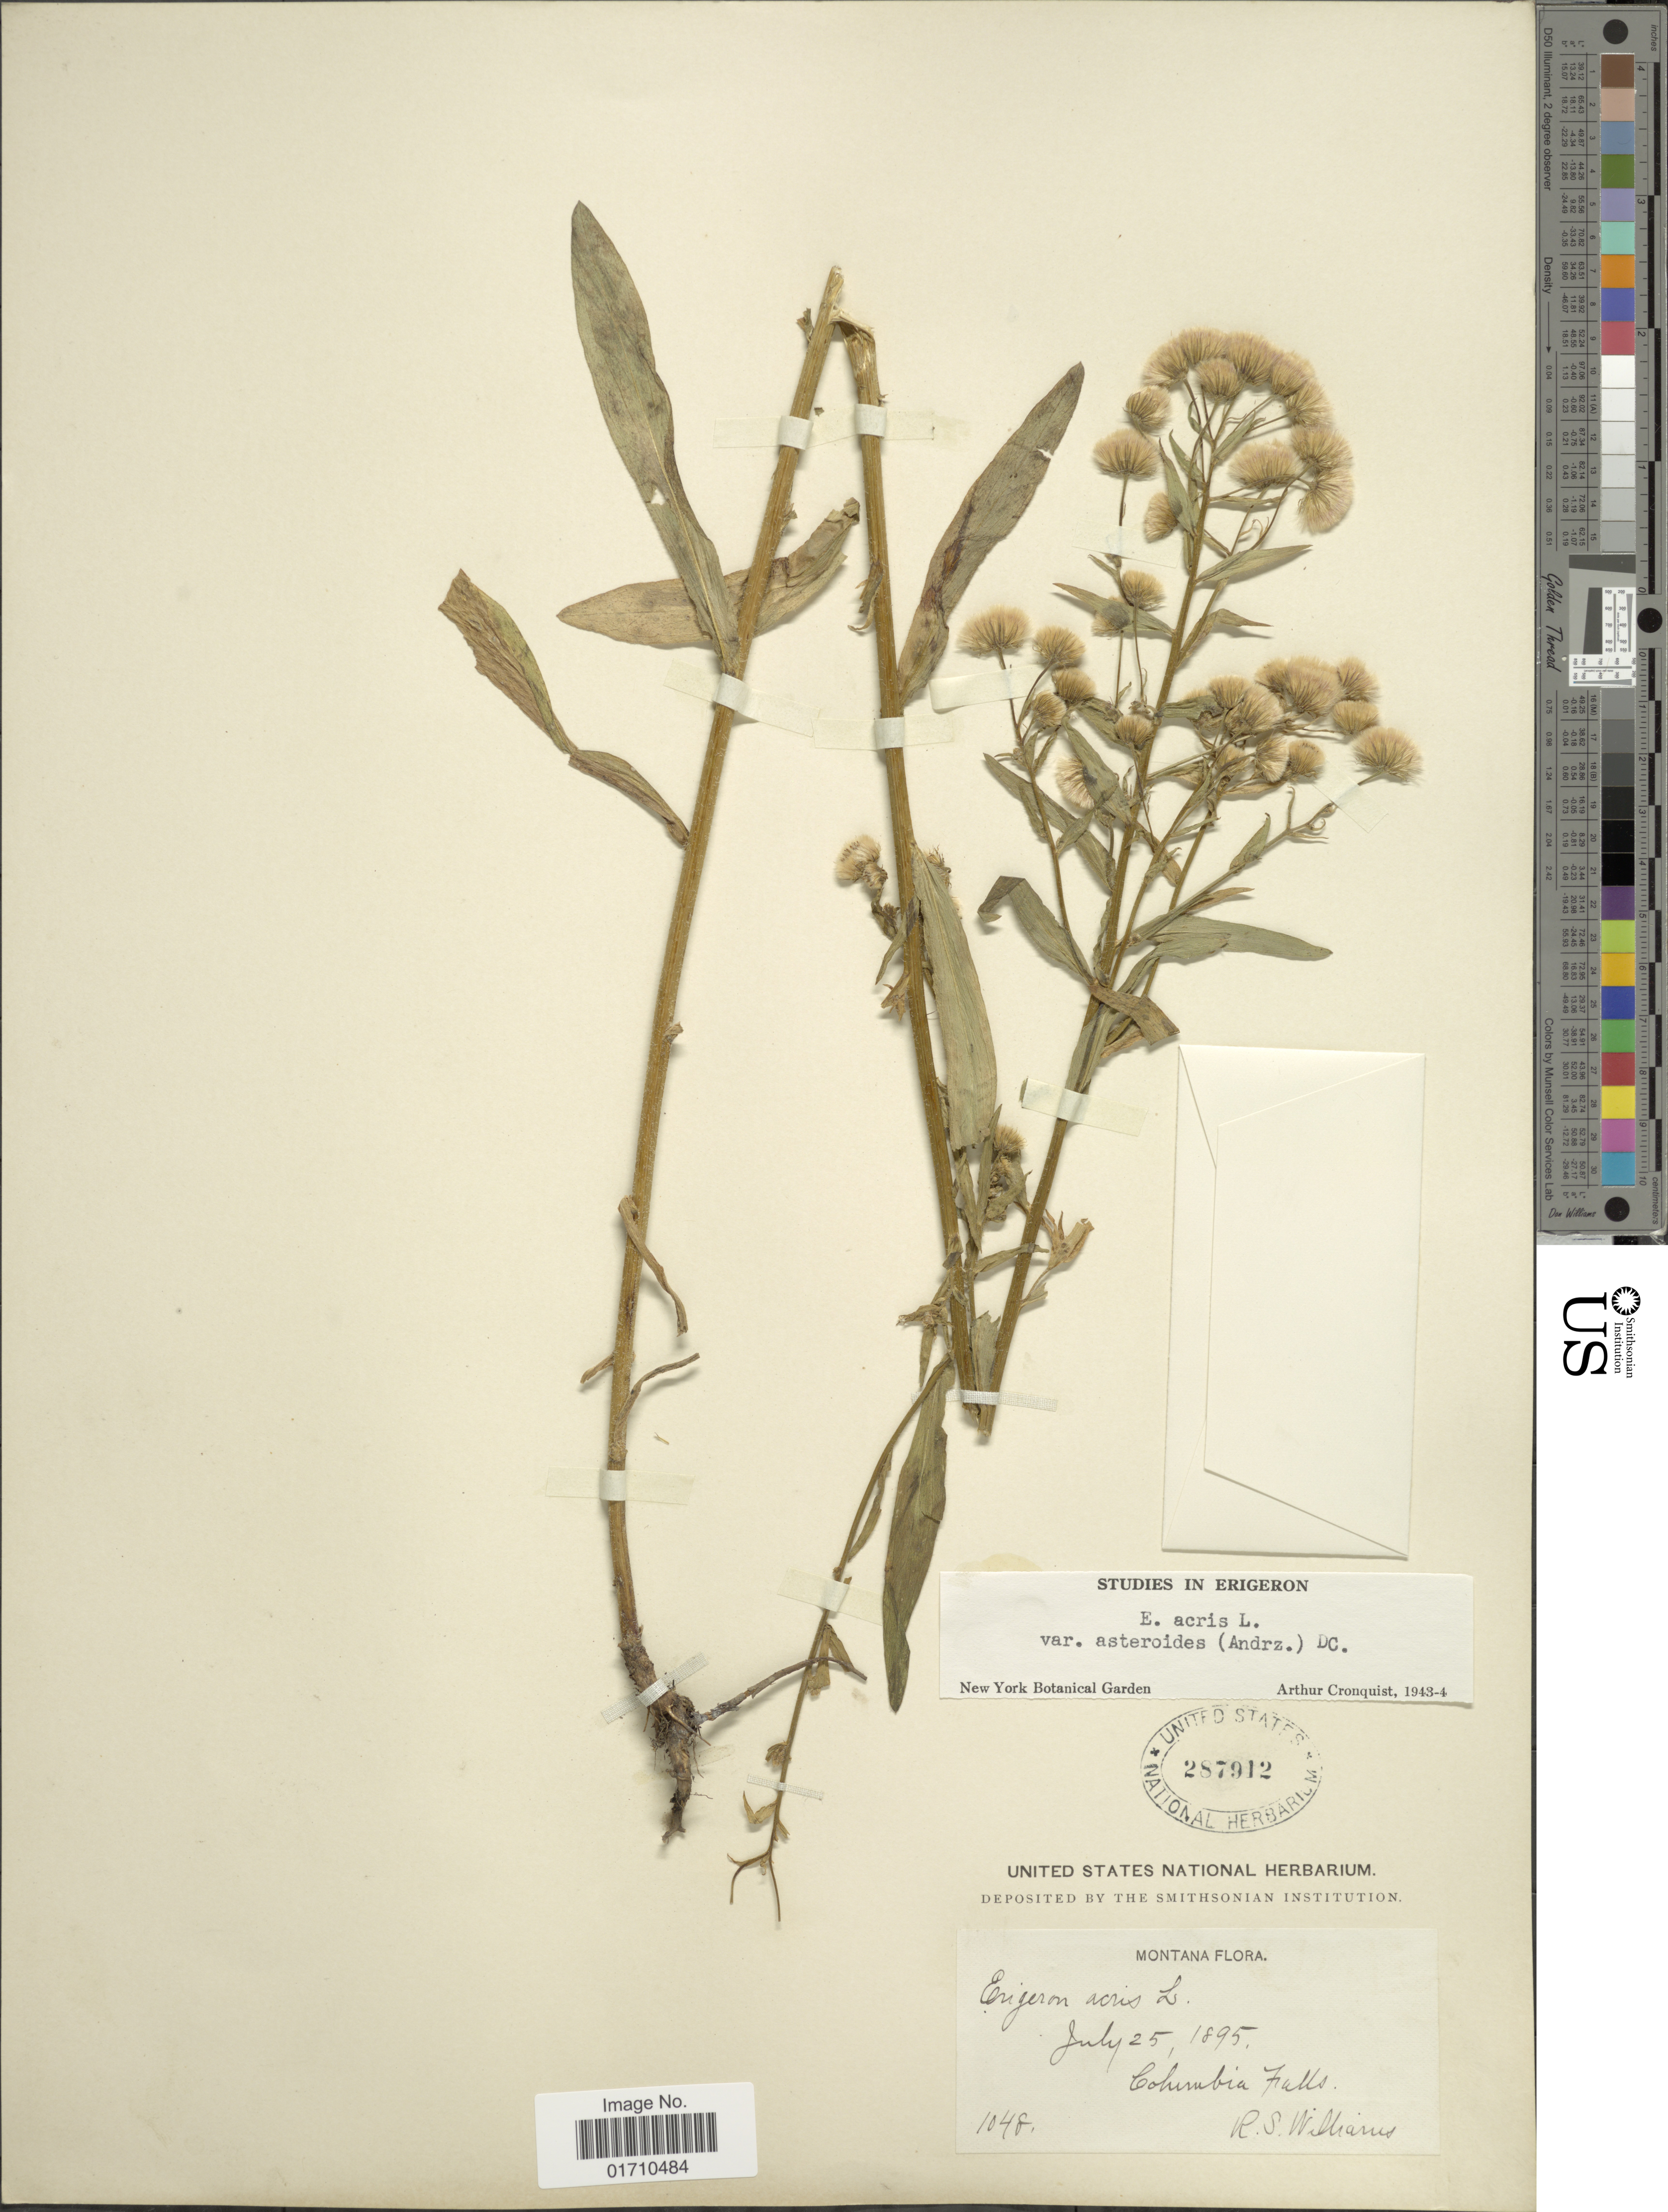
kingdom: Plantae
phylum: Tracheophyta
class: Magnoliopsida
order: Asterales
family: Asteraceae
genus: Erigeron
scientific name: Erigeron acris var. asteroides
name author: (Andrz.) DC.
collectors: R. S. Williams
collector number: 1048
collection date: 1895-07-25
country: United States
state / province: Montana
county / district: Flathead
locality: Columbia Falls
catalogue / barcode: US 287912